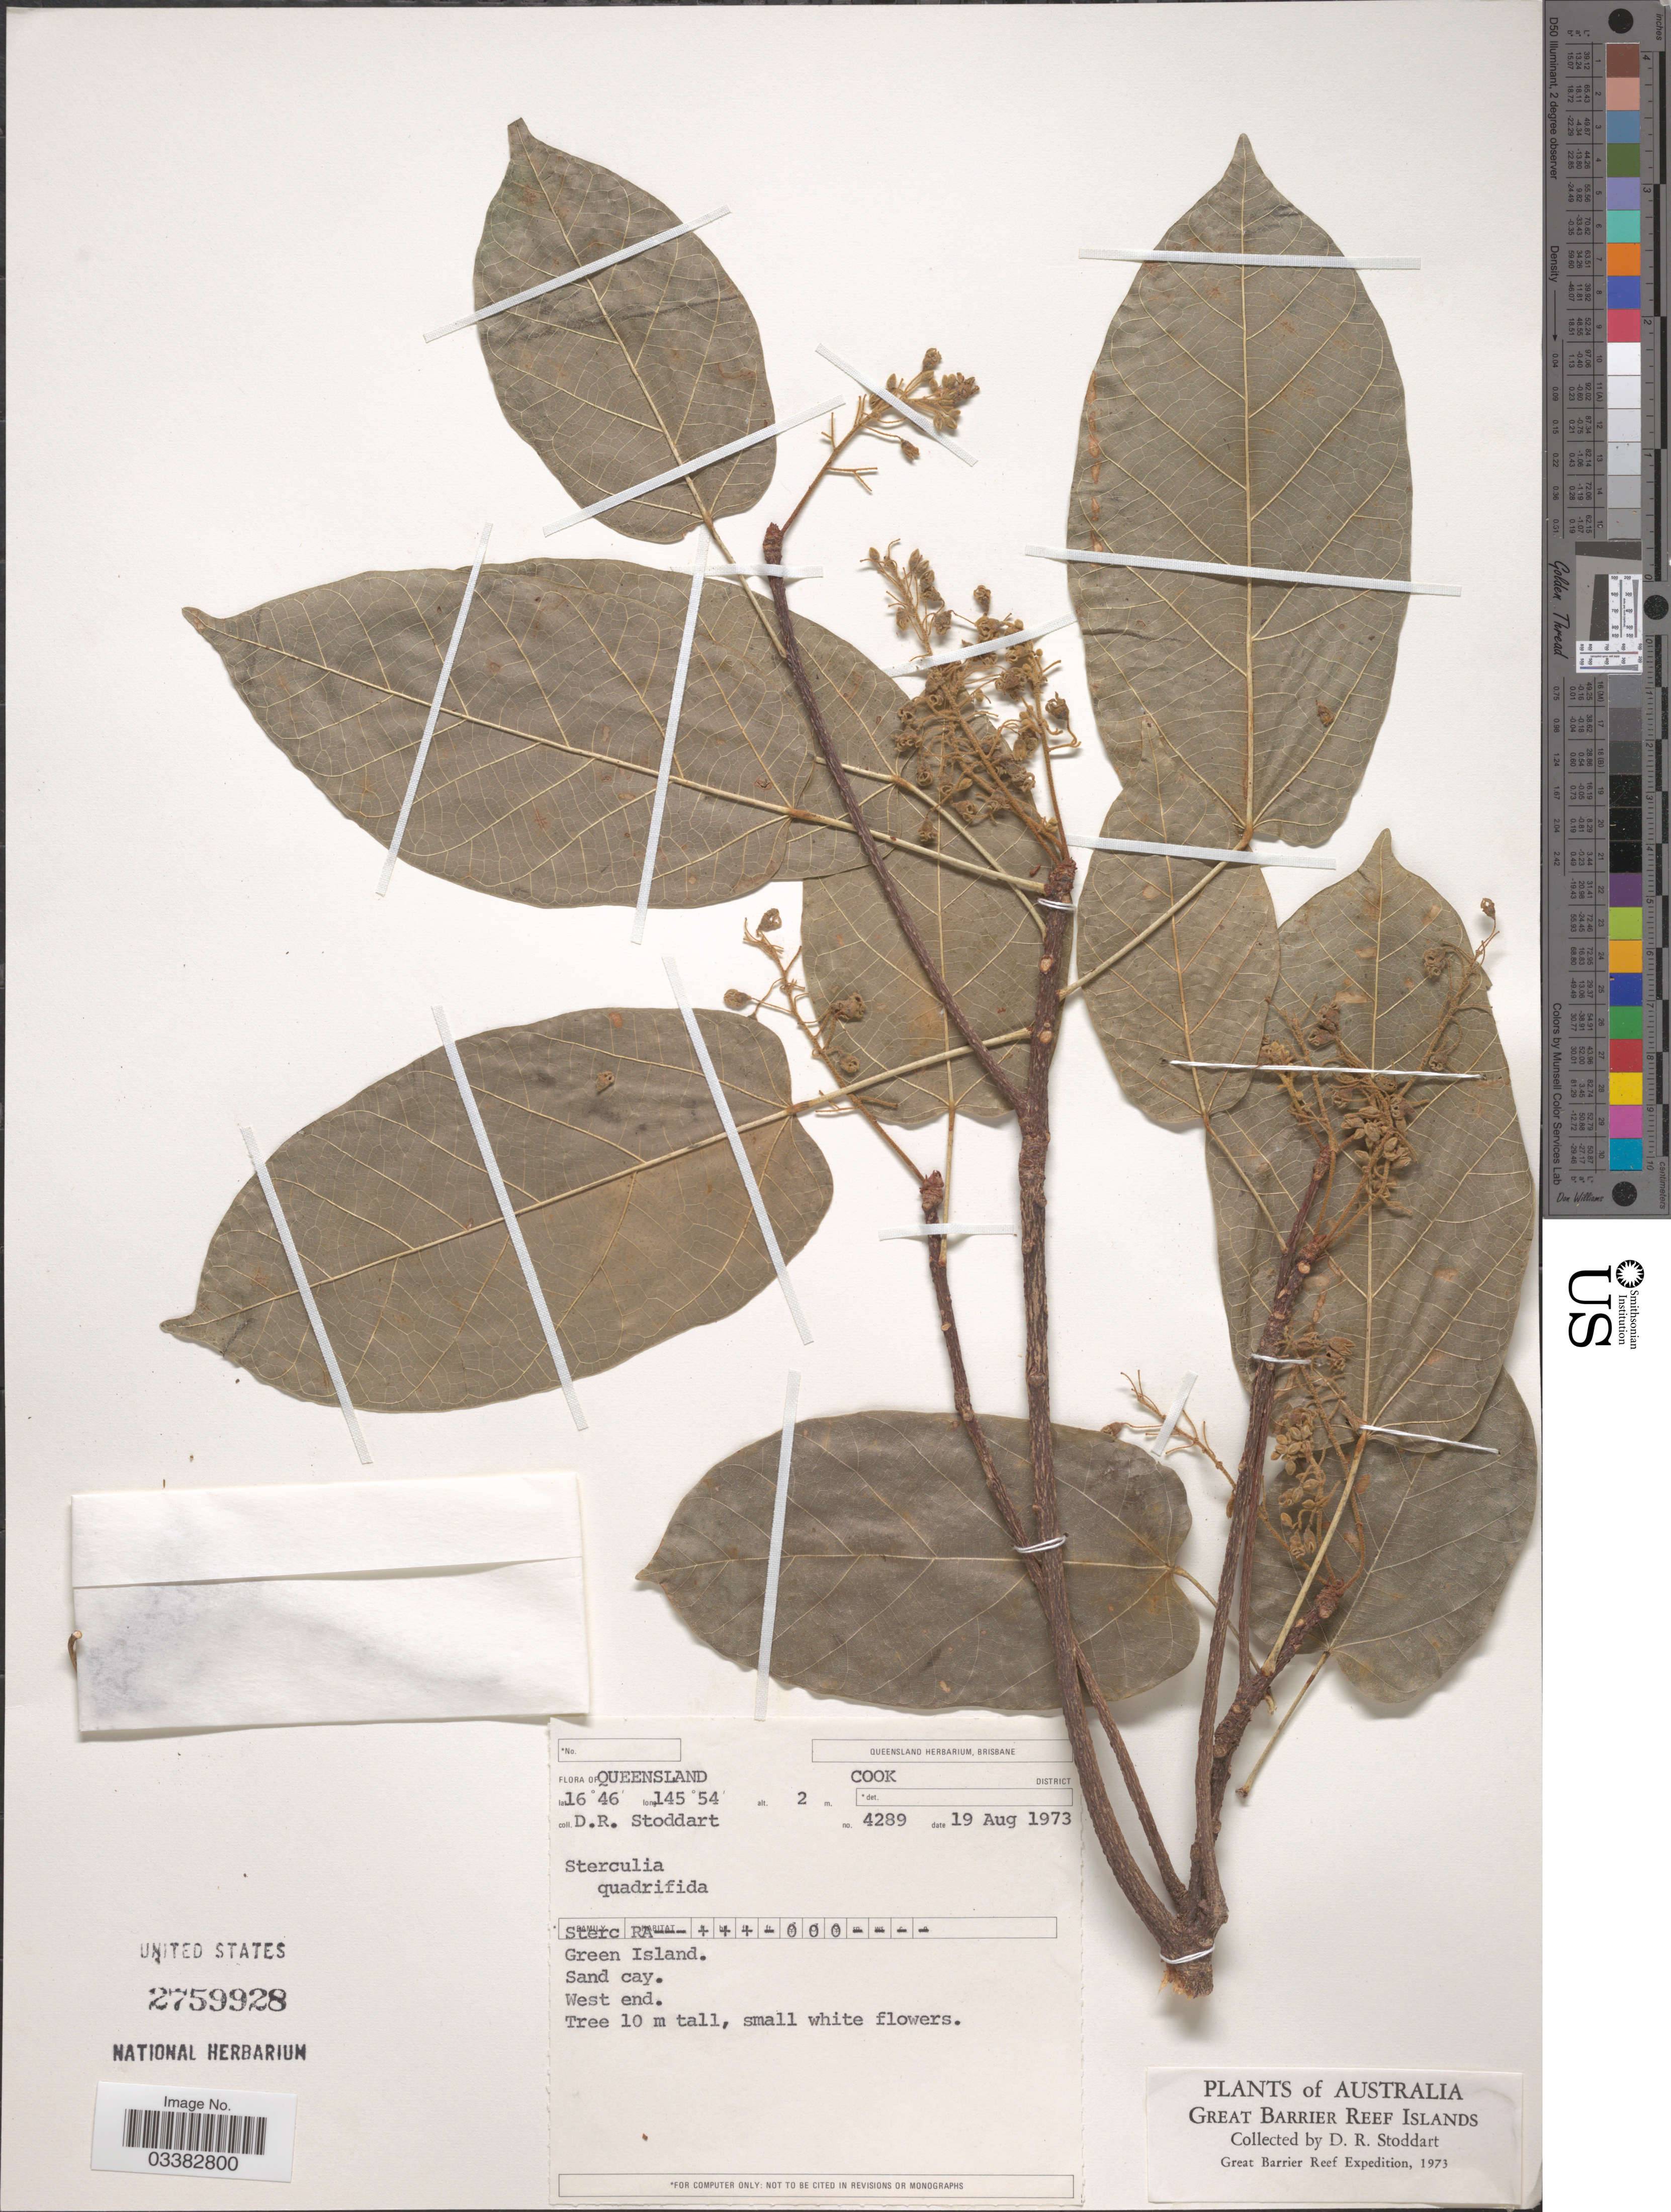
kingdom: Plantae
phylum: Tracheophyta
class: Magnoliopsida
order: Malvales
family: Malvaceae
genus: Sterculia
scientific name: Sterculia quadrifida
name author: R. Br.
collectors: D. R. Stoddart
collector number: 4289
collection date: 1973-08-19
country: Australia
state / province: Queensland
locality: Great Barrier Reef Islands. Great Barrier Reef. Cook District. Green Island.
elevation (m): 2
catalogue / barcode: US 2759928